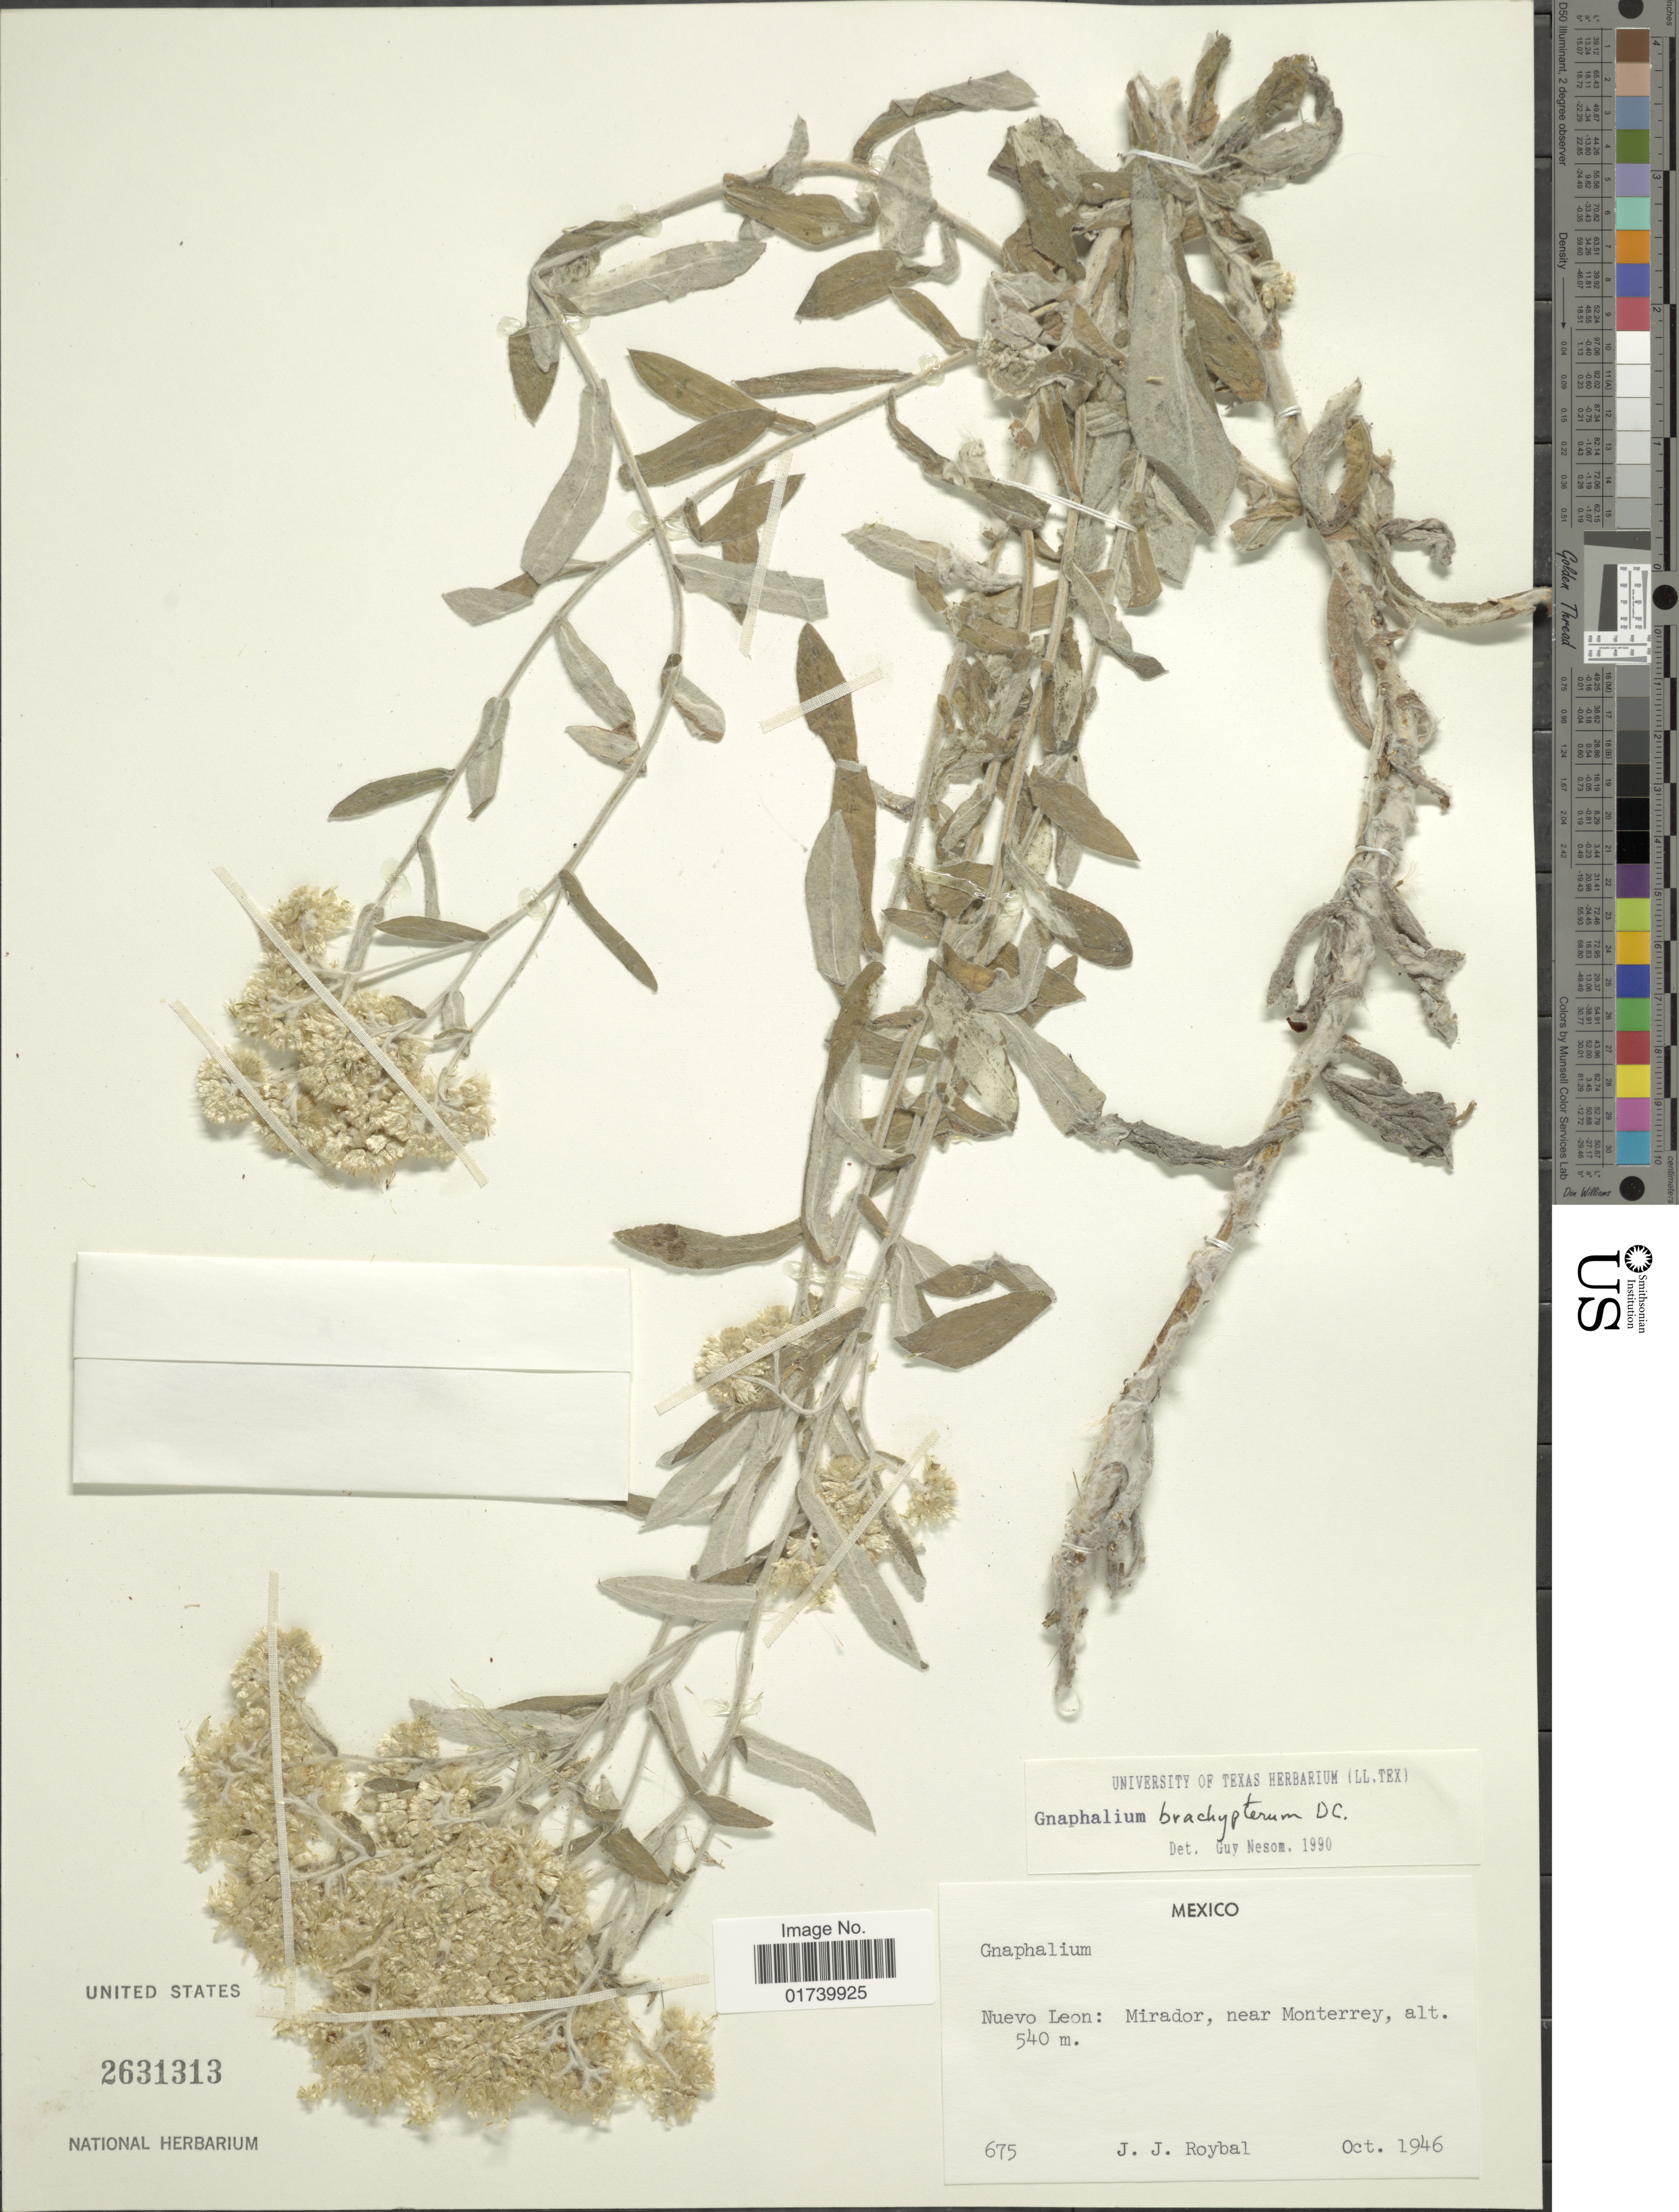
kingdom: Plantae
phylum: Tracheophyta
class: Magnoliopsida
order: Asterales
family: Asteraceae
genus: Pseudognaphalium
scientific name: Pseudognaphalium brachypterum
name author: (DC.) Anderb.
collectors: J. J. Roybal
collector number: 675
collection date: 1946-10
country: Mexico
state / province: Nuevo León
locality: Mirador, near Monterrey.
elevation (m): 540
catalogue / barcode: US 2631313